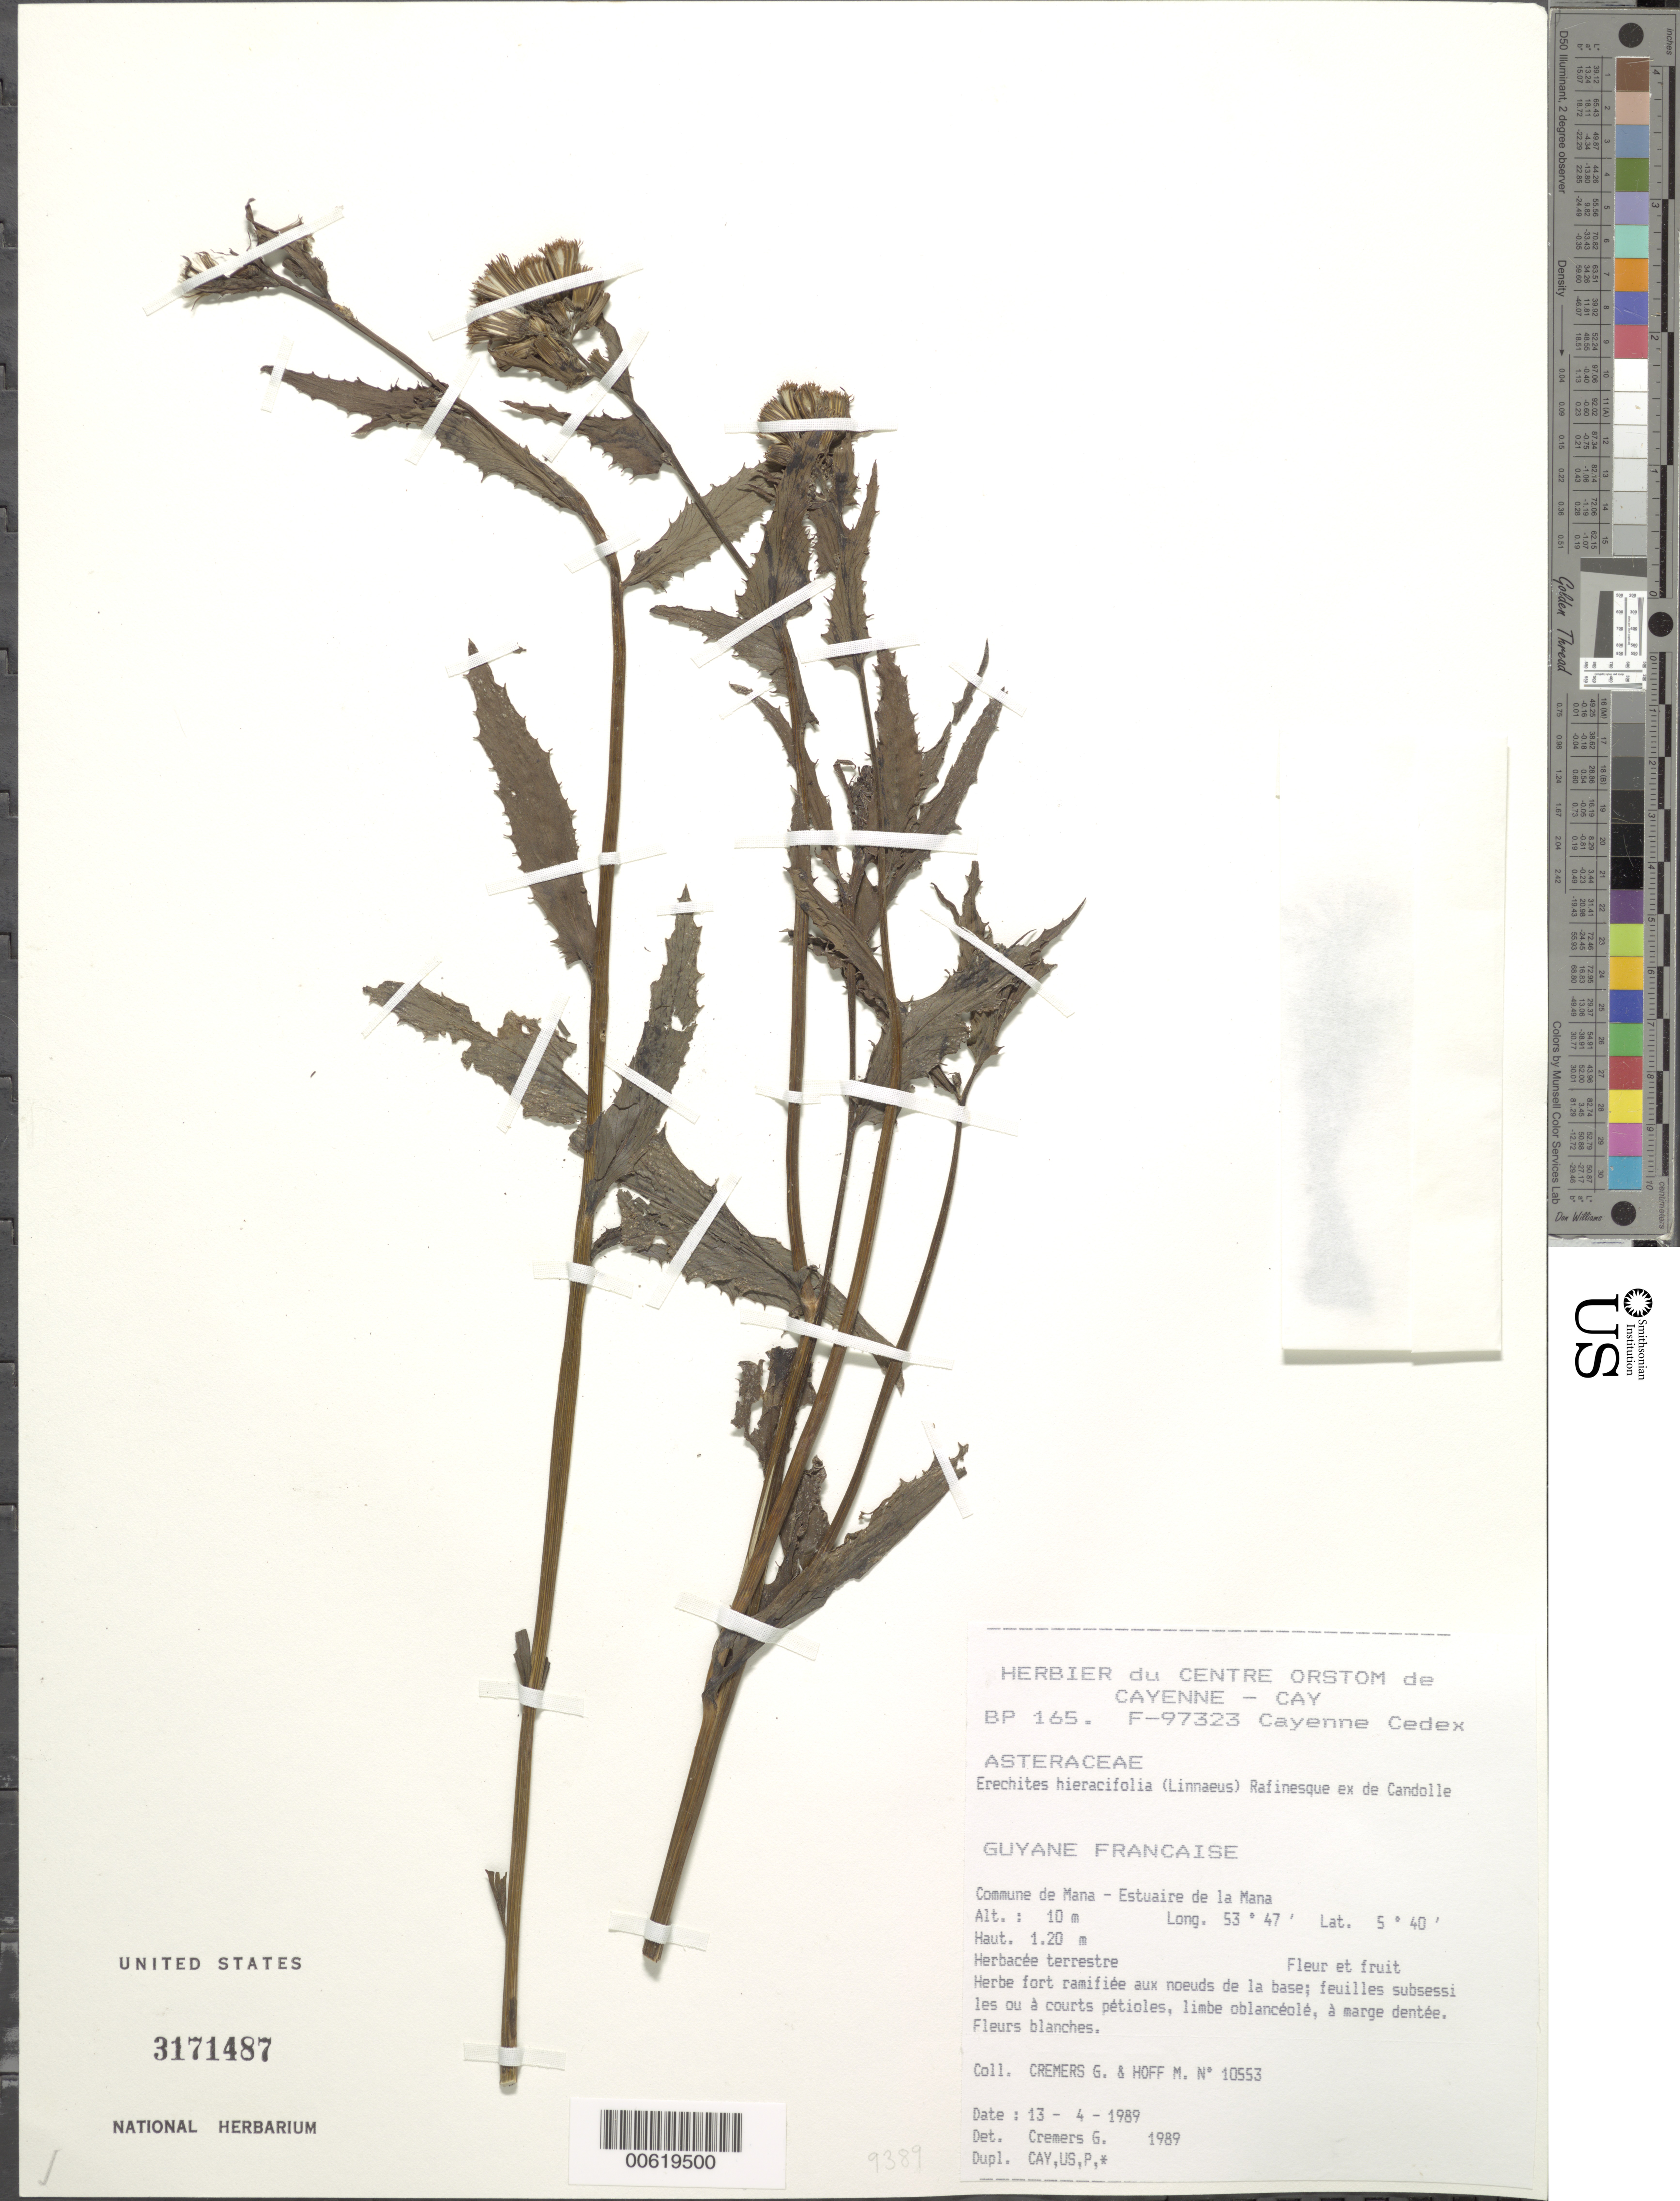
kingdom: Plantae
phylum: Tracheophyta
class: Magnoliopsida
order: Asterales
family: Asteraceae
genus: Erechtites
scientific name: Erechtites hieraciifolius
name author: (L.) Raf. ex DC.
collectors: G. Cremers & M. Hoff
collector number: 10553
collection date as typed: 13-Apr-89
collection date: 1989-04-13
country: French Guiana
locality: Commune de Mana, Estuaire de la Mana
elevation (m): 10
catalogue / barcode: US 3171487